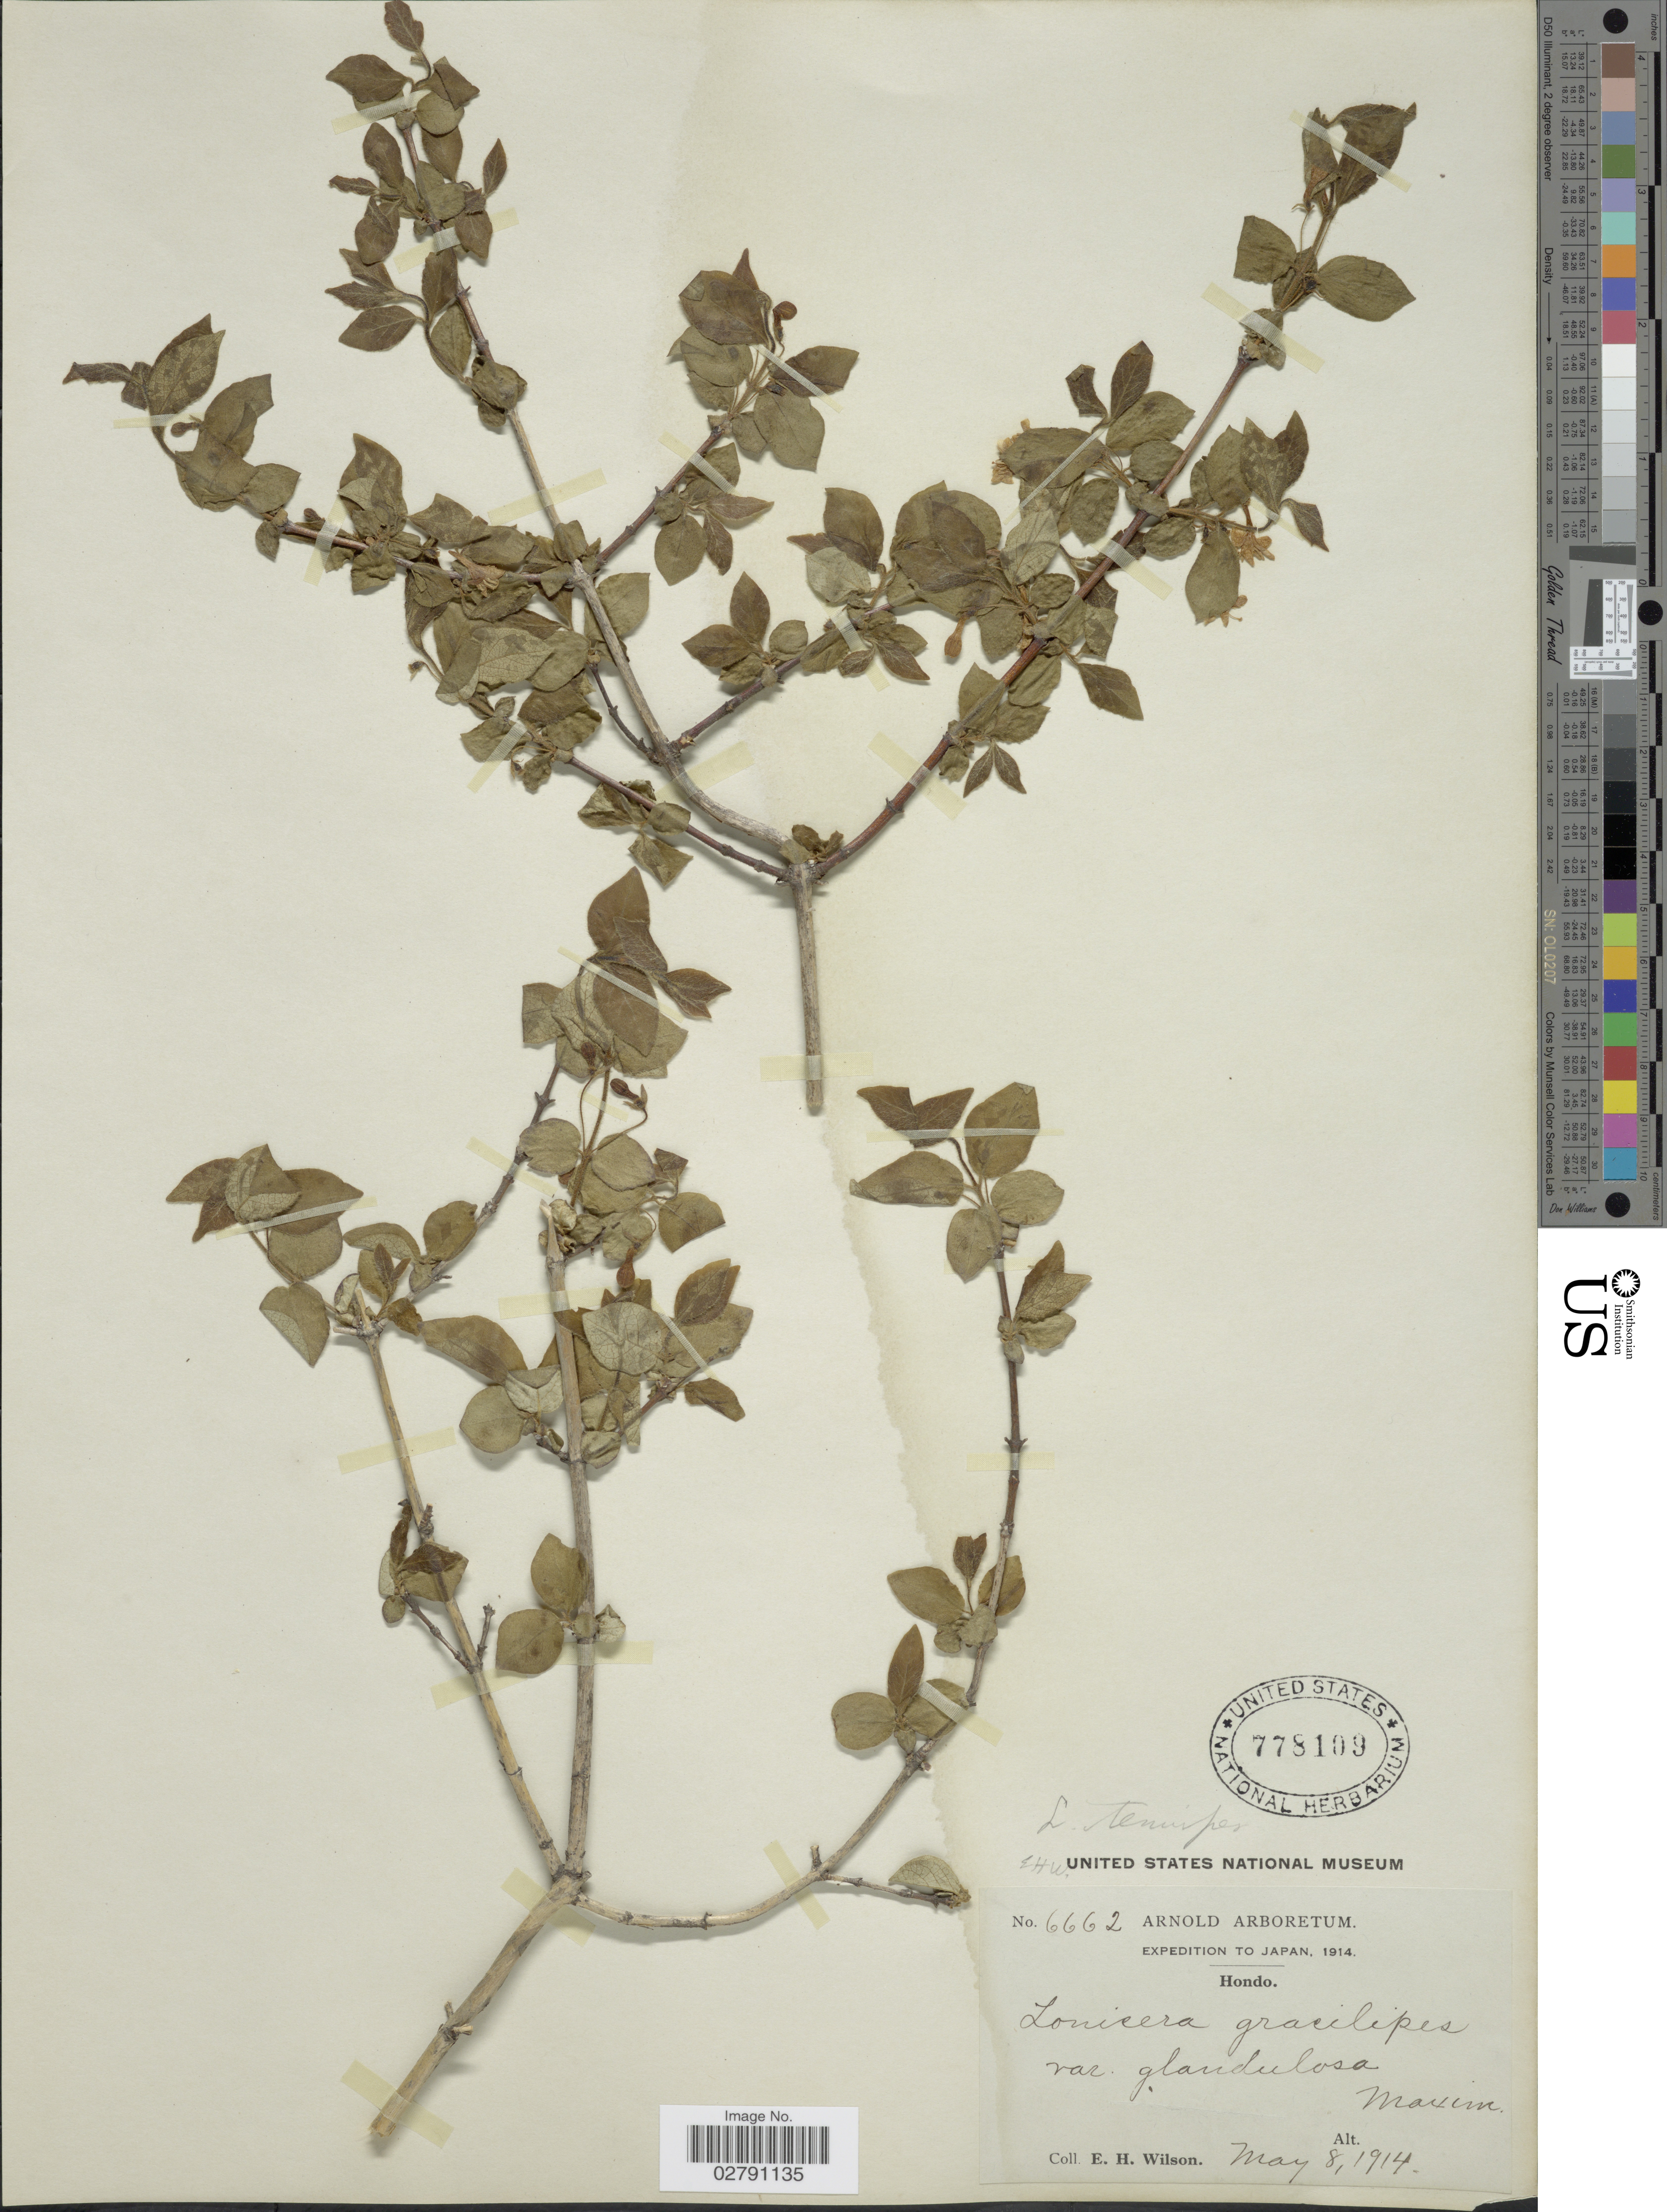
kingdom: Plantae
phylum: Tracheophyta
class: Magnoliopsida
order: Dipsacales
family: Caprifoliaceae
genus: Lonicera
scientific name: Lonicera tenuipes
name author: Nakai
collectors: E. Wilson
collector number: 6662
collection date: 1914-05-08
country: Japan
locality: Hondo.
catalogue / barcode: US 778109